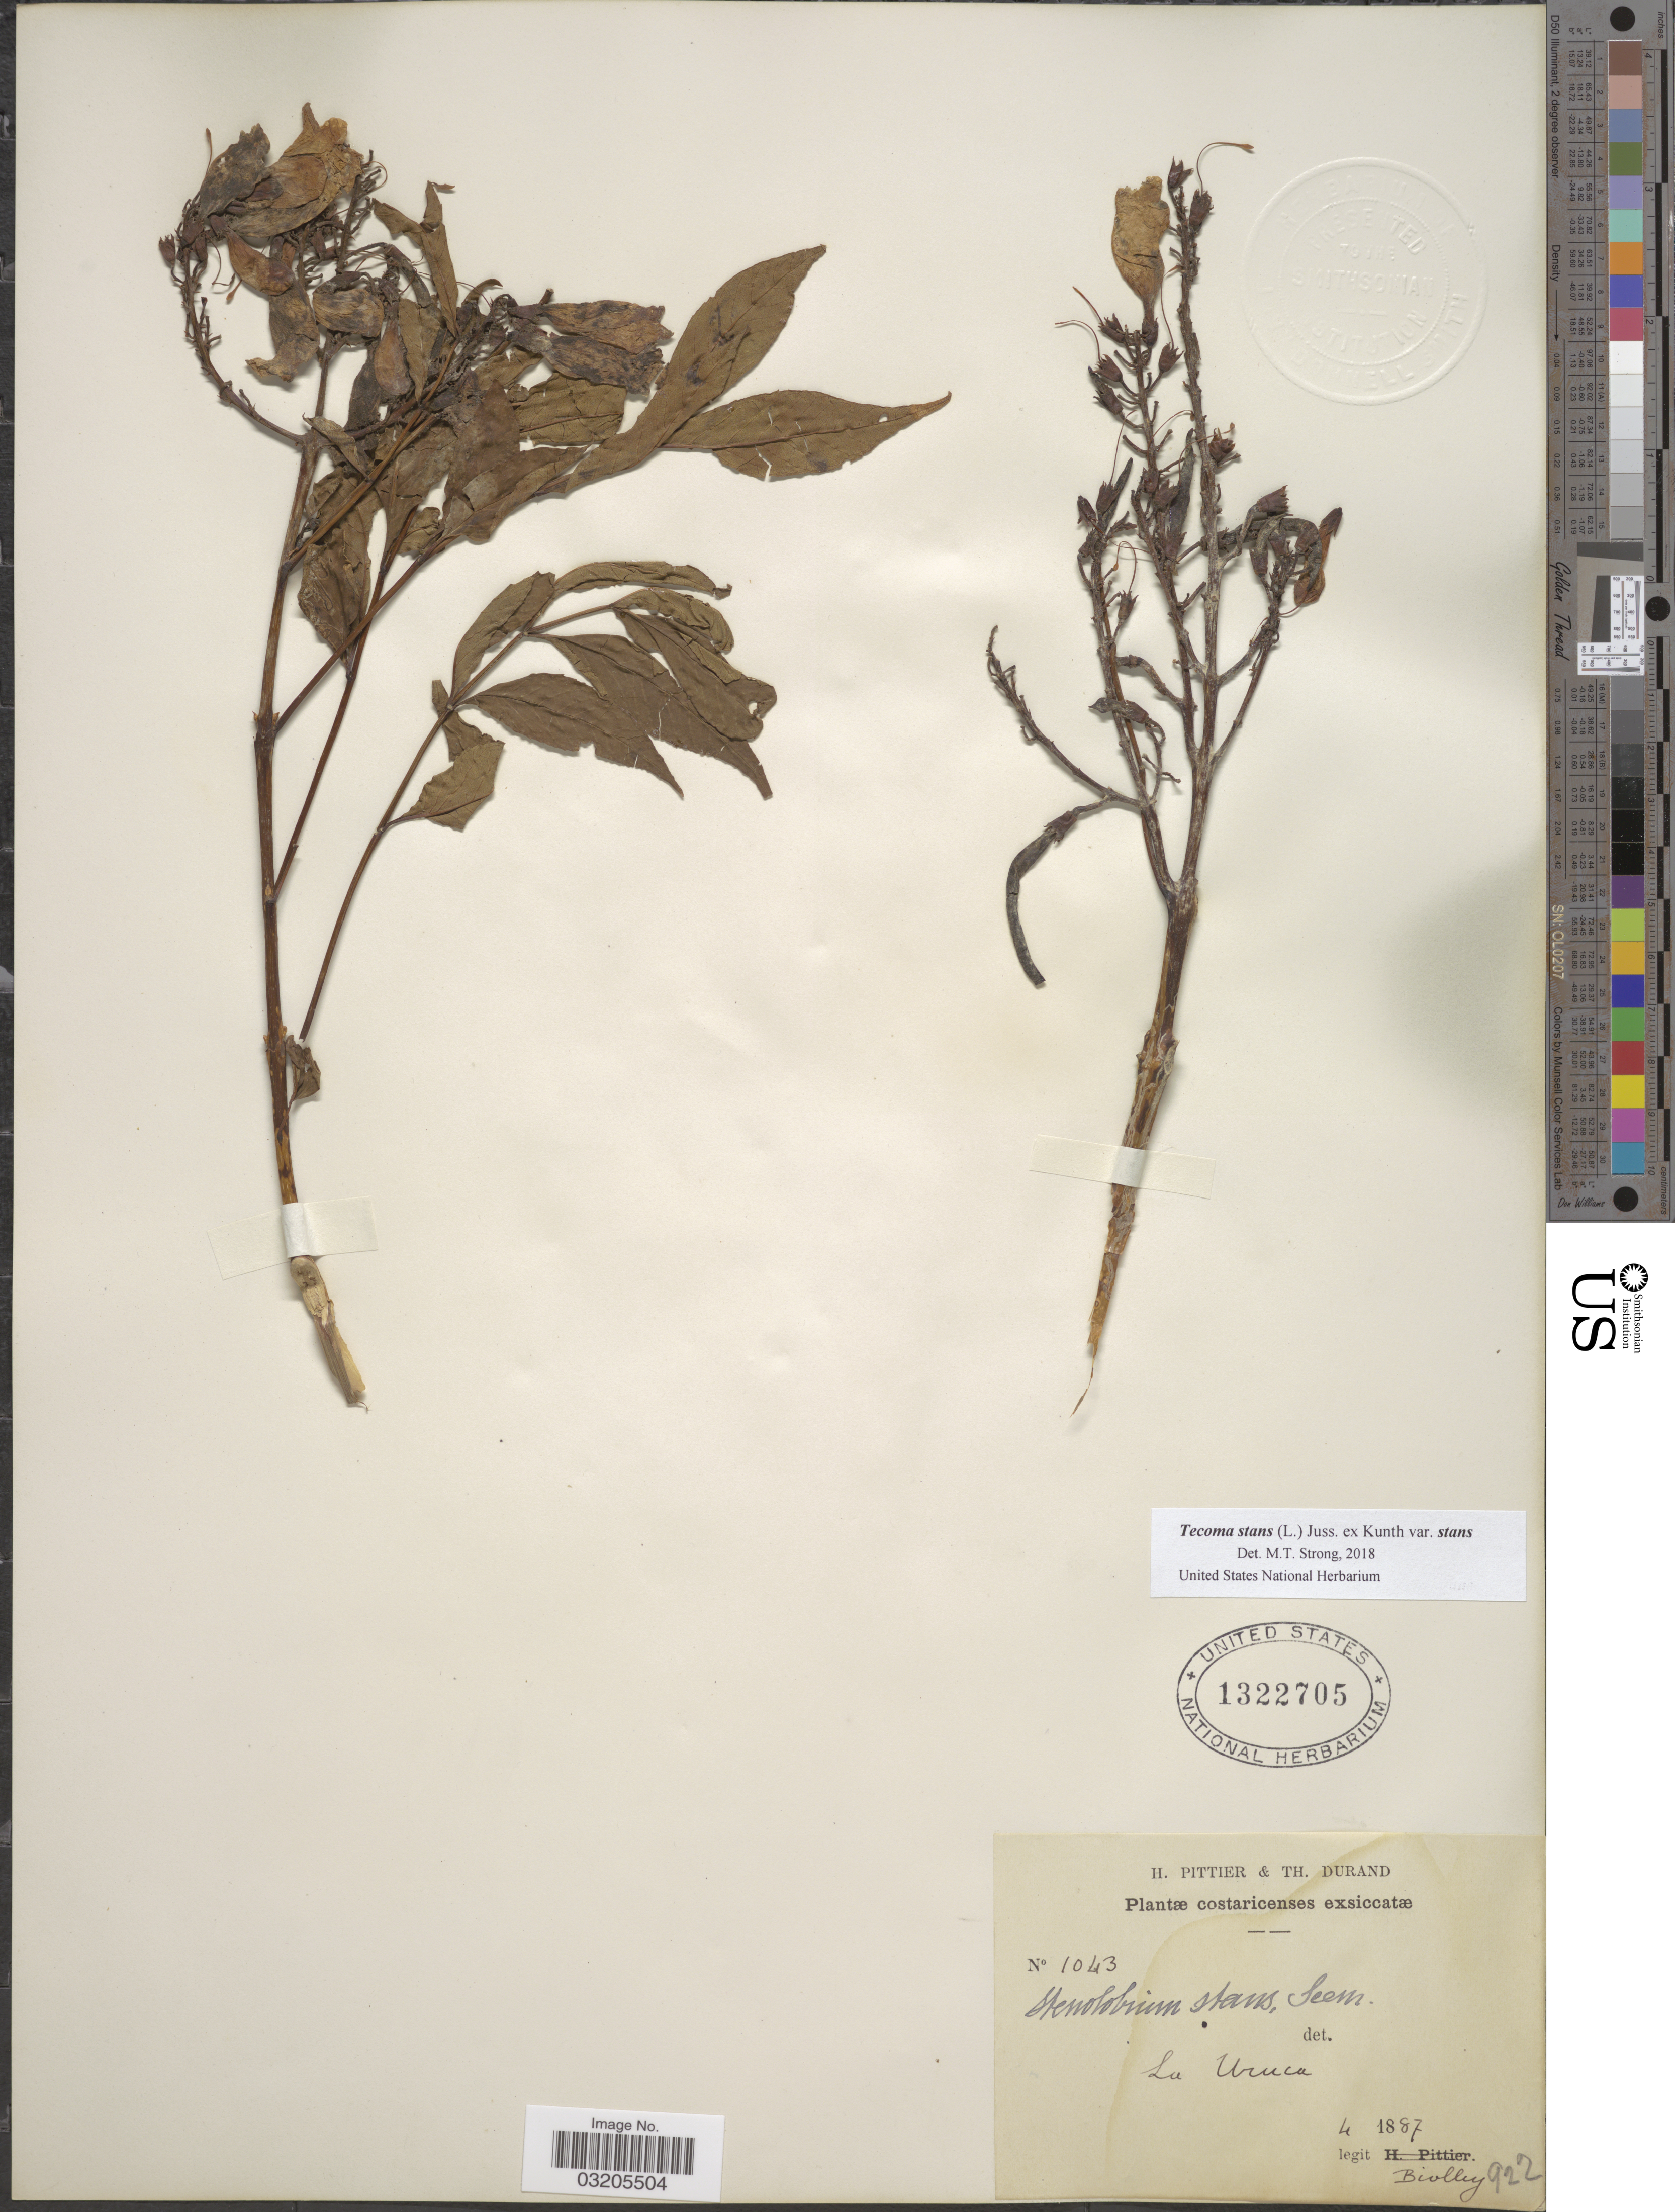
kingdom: Plantae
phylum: Tracheophyta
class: Magnoliopsida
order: Lamiales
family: Bignoniaceae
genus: Tecoma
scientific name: Tecoma stans var. stans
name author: (L.) Juss. ex Kunth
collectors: Biolley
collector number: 1043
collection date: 1887-04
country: Costa Rica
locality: La Uruca.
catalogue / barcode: US 1322705